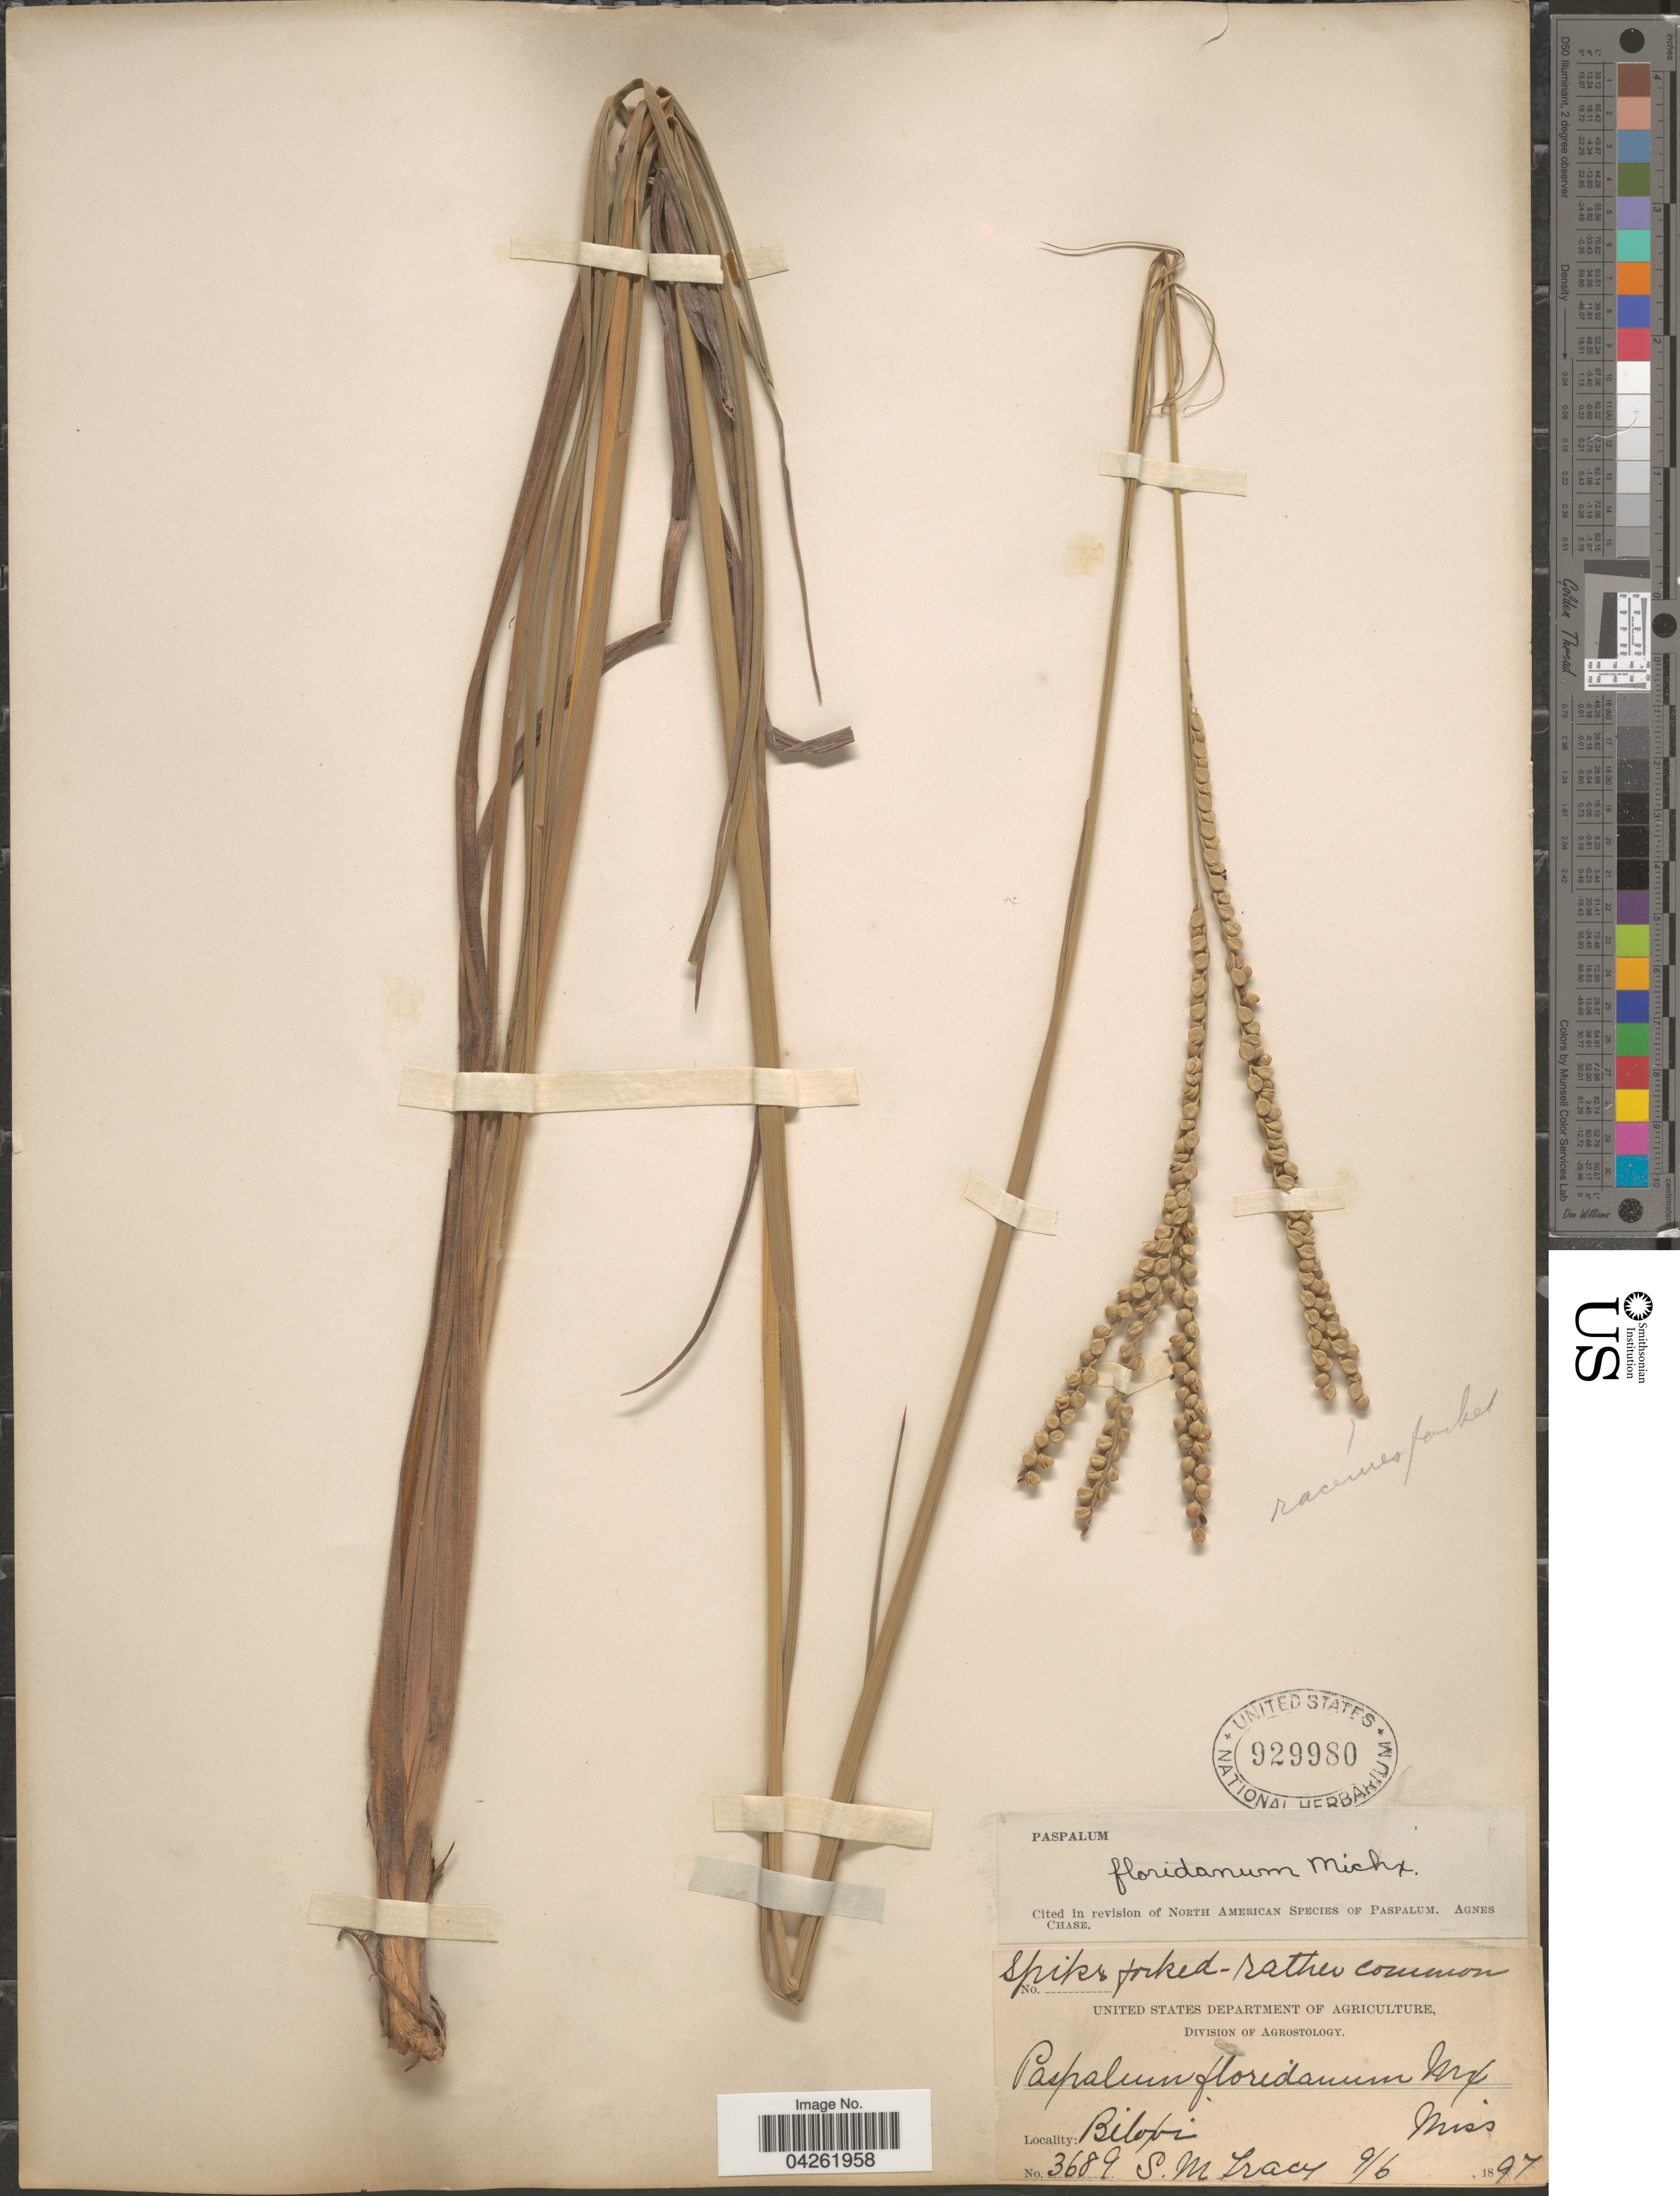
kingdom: Plantae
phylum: Tracheophyta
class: Liliopsida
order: Poales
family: Poaceae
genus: Paspalum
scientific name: Paspalum floridanum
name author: Michx.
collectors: S. M. Tracy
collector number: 3689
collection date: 1897-09-06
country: United States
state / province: Mississippi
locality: Biloxi.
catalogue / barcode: US 929980